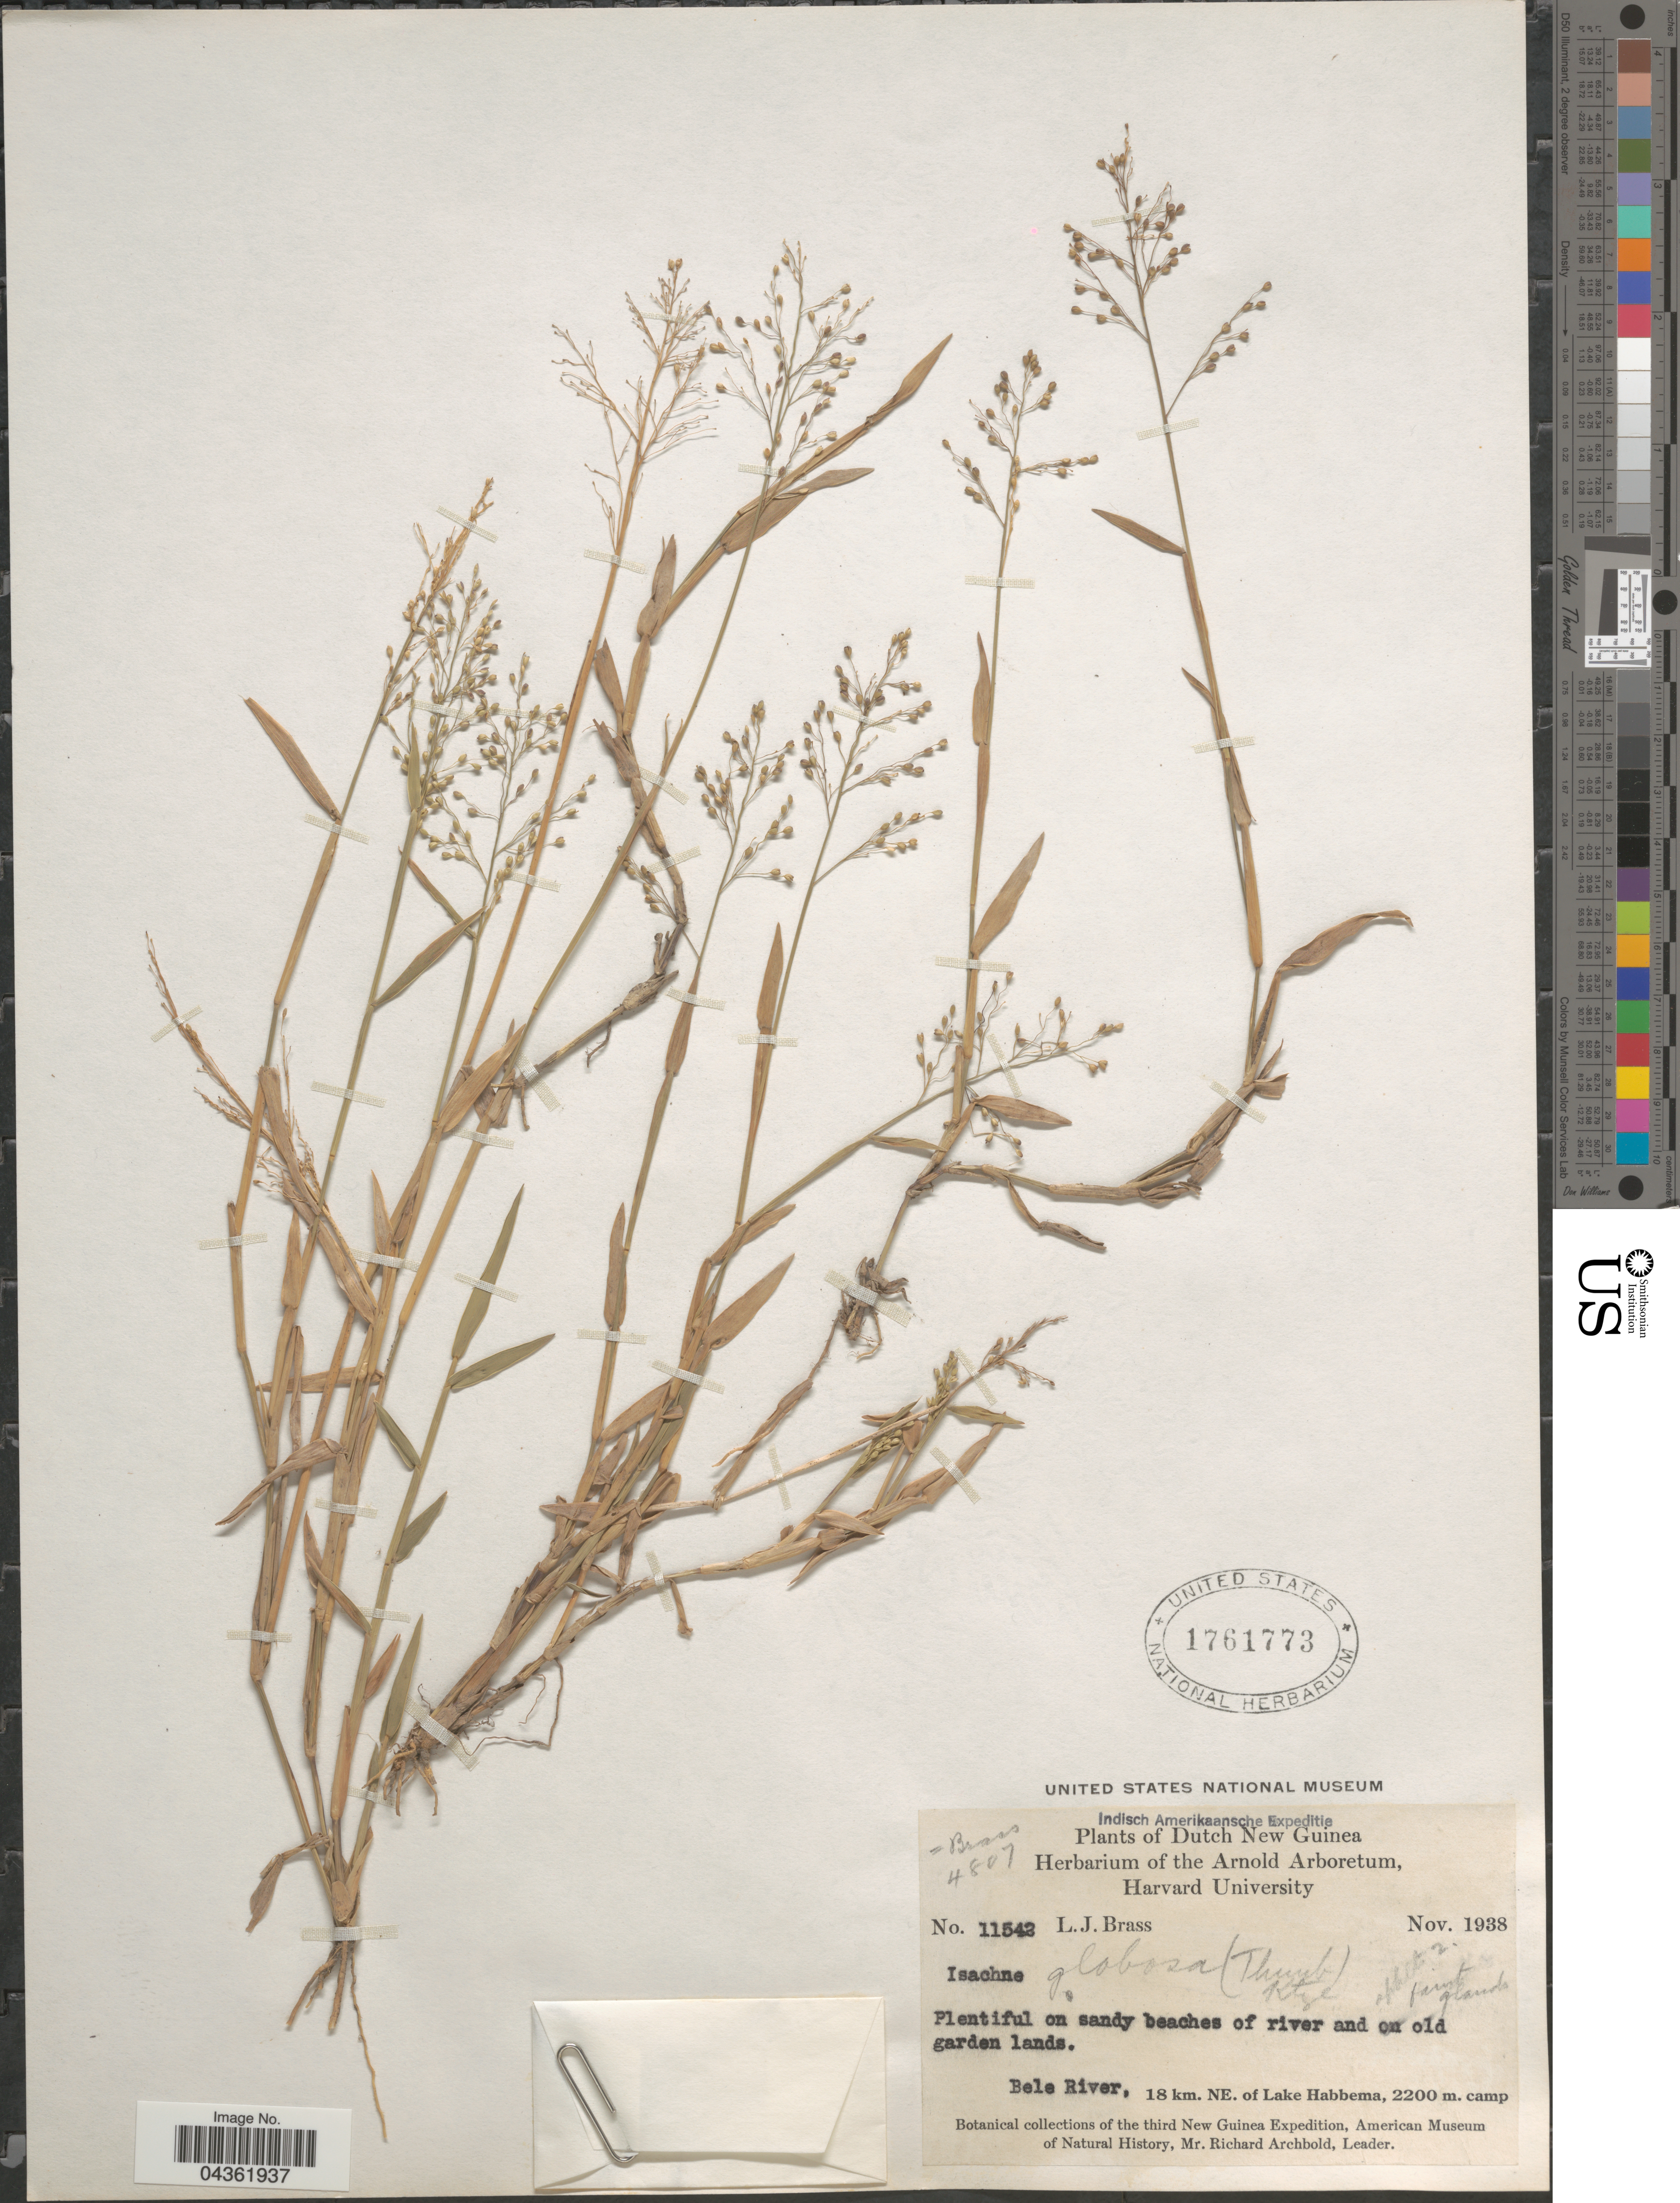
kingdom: Plantae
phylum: Tracheophyta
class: Liliopsida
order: Poales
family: Poaceae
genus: Isachne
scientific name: Isachne globosa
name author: (Thunb.) Kuntze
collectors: L. J. Brass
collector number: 11542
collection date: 1938-11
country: Indonesia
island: New Guinea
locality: Indisch Amerikaansche Expeditie. Dutch New Guinea. Bele River, 18 km. NE. of Lake Habbema camp. The third New Guinea Expedition.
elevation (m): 2200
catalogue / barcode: US 1761773